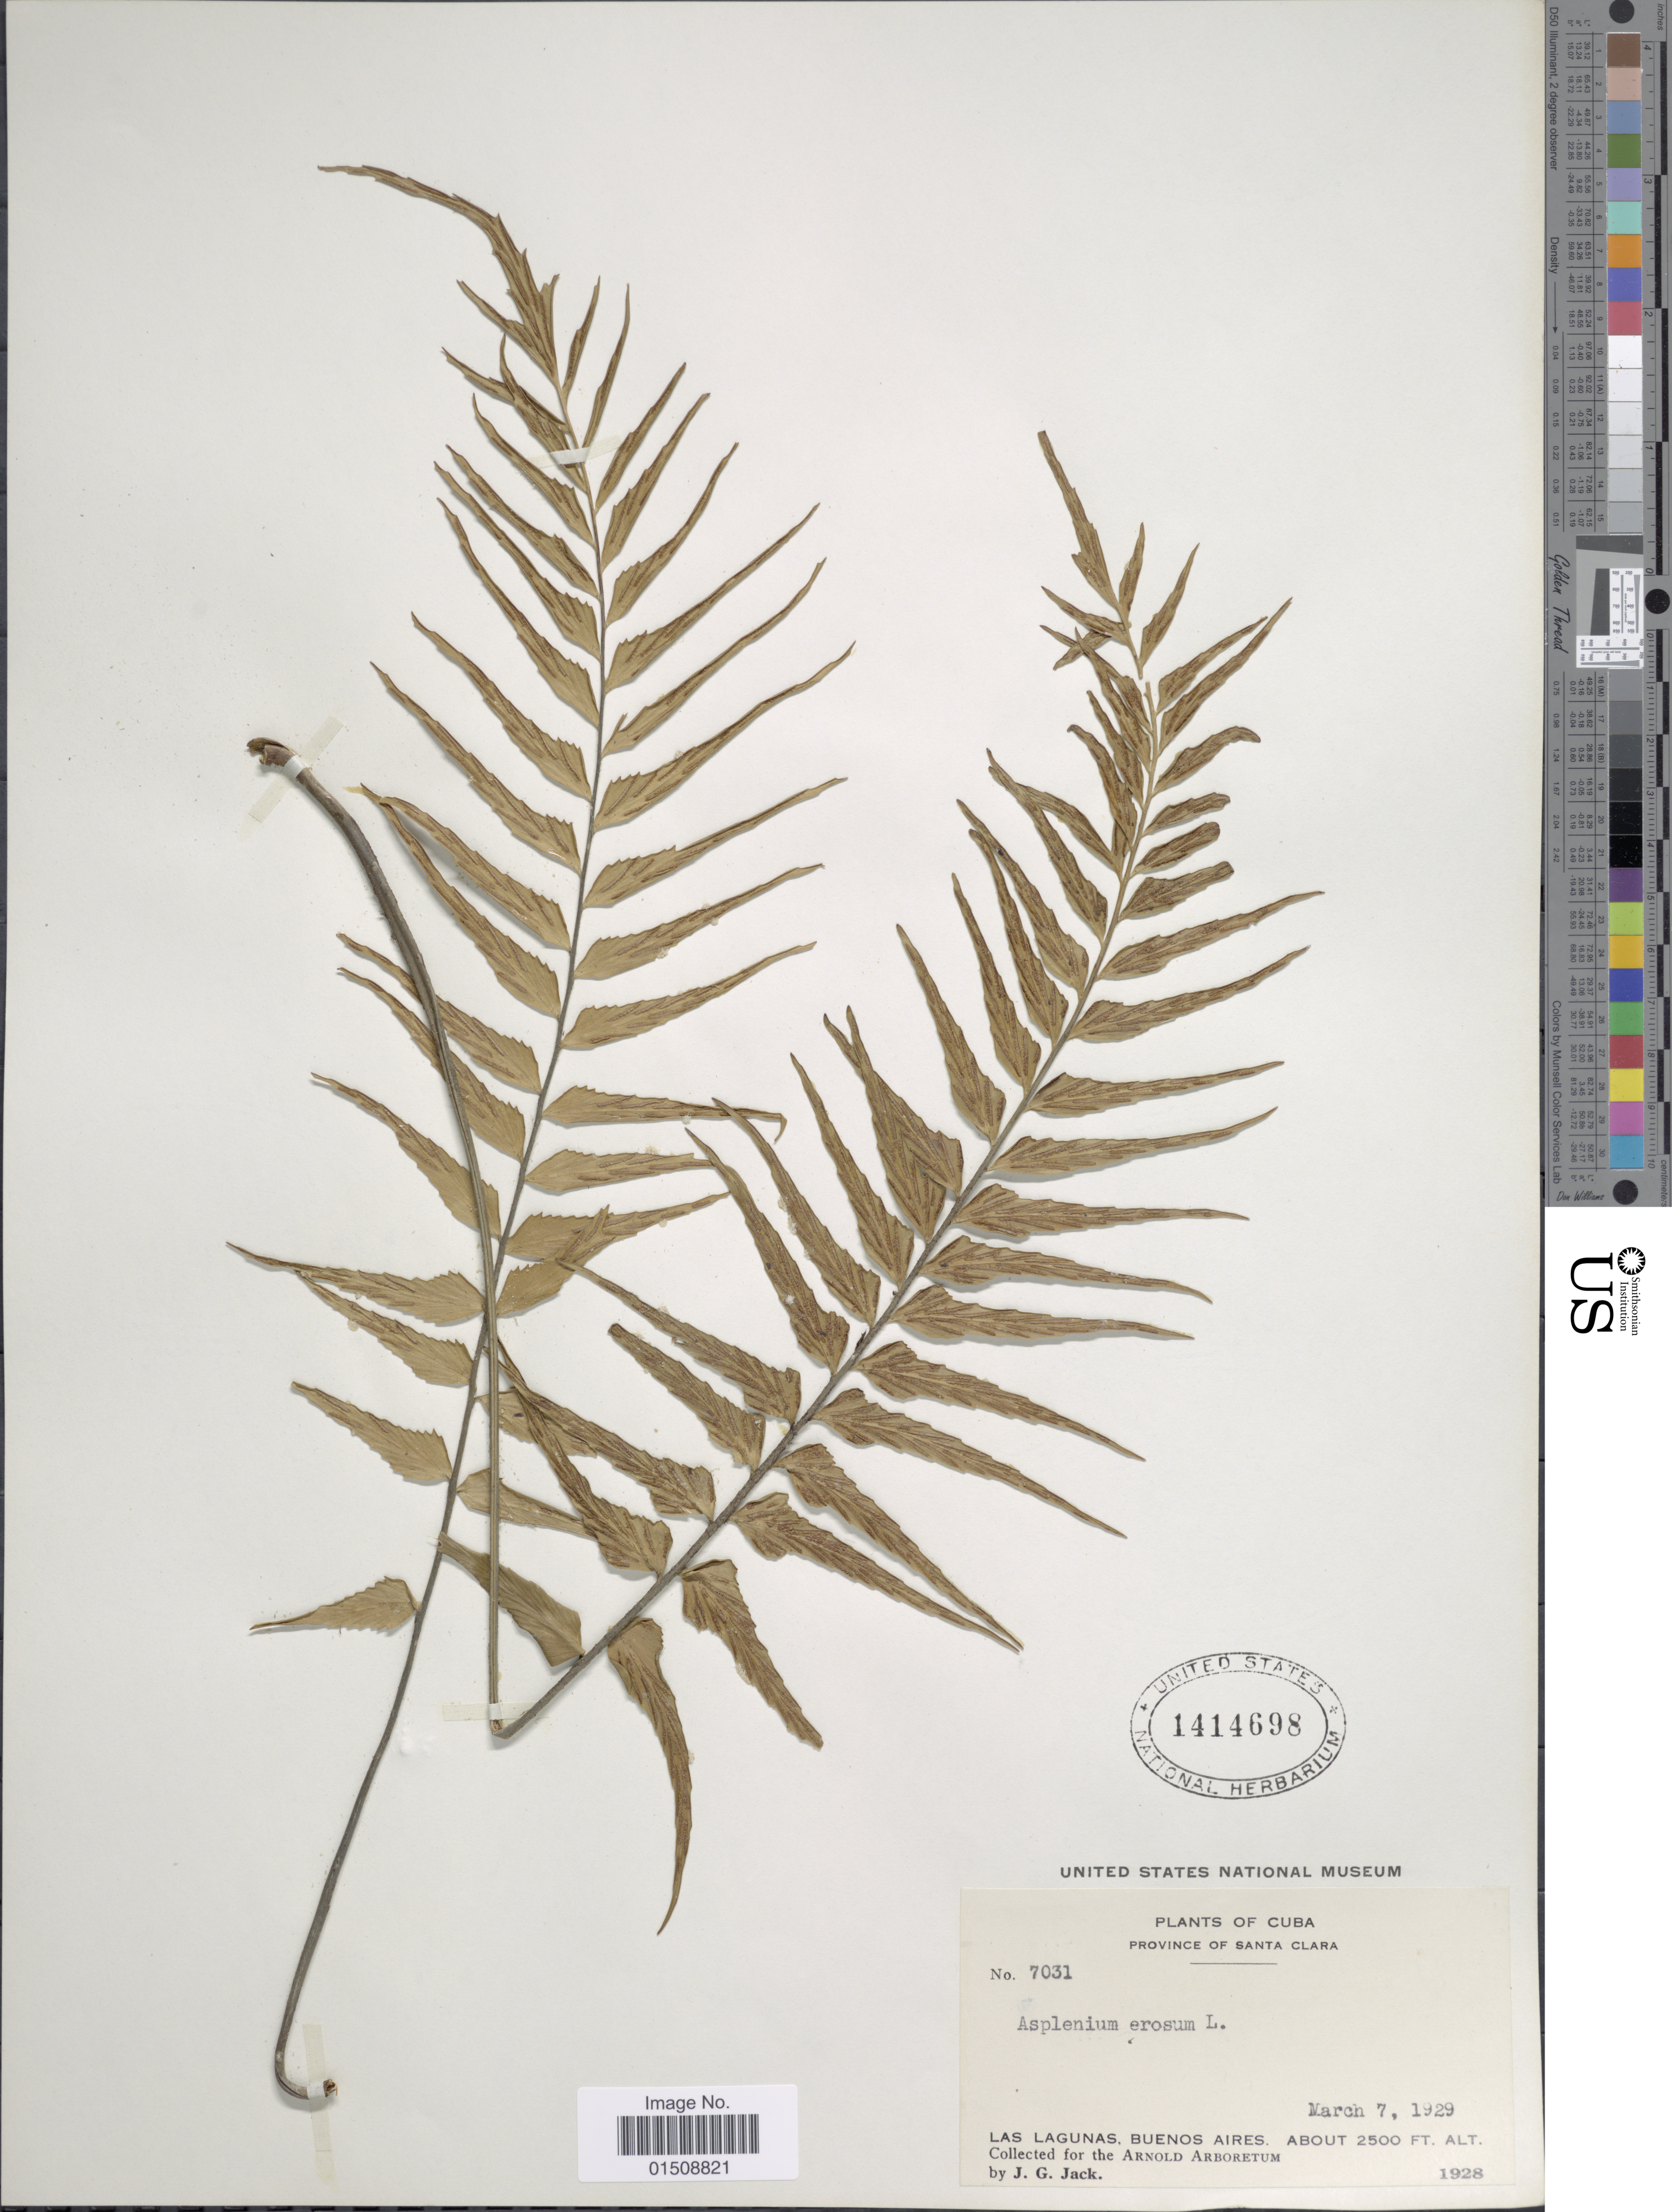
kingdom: Plantae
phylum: Tracheophyta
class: Polypodiopsida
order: Polypodiales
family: Aspleniaceae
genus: Asplenium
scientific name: Asplenium erosum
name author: L.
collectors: J. G. Jack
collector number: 7031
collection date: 1929-03-07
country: Cuba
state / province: Las Villas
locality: Province of Santa Clara, Las Lagunas, Buenos Aires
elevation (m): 762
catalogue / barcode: US 1414698